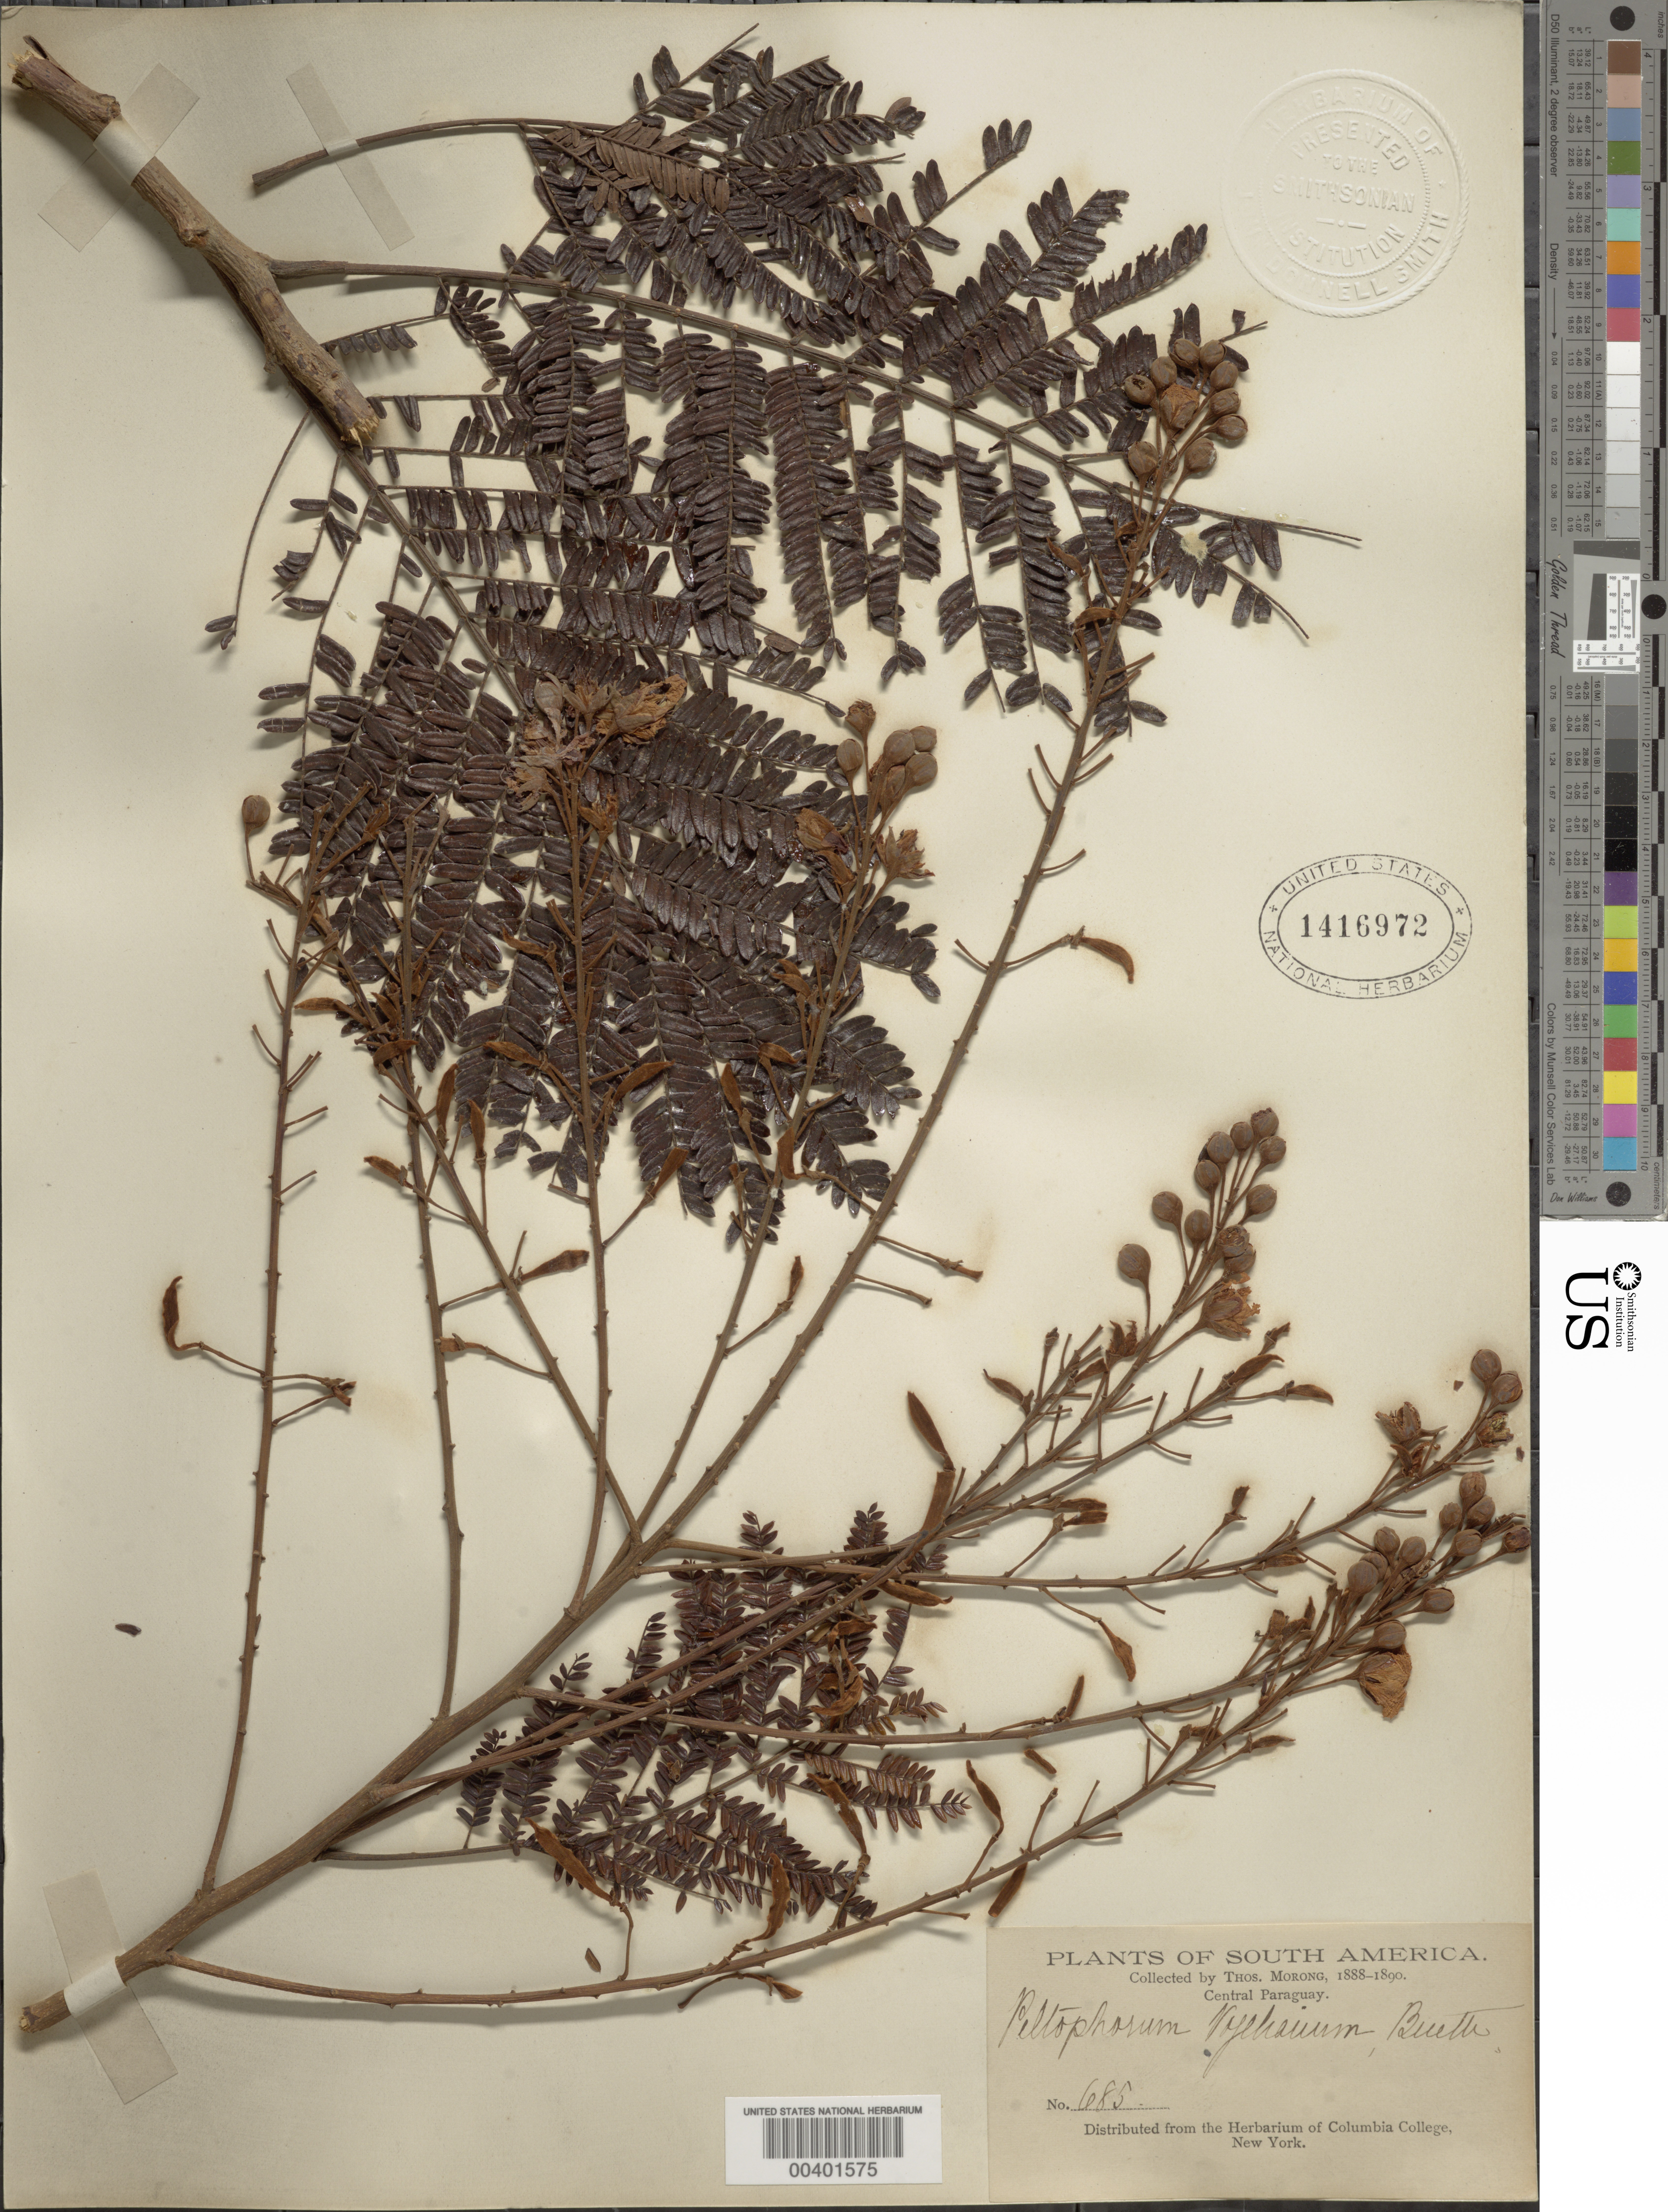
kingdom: Plantae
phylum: Tracheophyta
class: Magnoliopsida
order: Fabales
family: Fabaceae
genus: Peltophorum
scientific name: Peltophorum dubium var. dubium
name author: (Spreng.) Taub.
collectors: T. Morong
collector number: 685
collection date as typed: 1888 to -- -- 1890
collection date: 1888/1890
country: Paraguay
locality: Central paraguay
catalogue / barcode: US 1416972